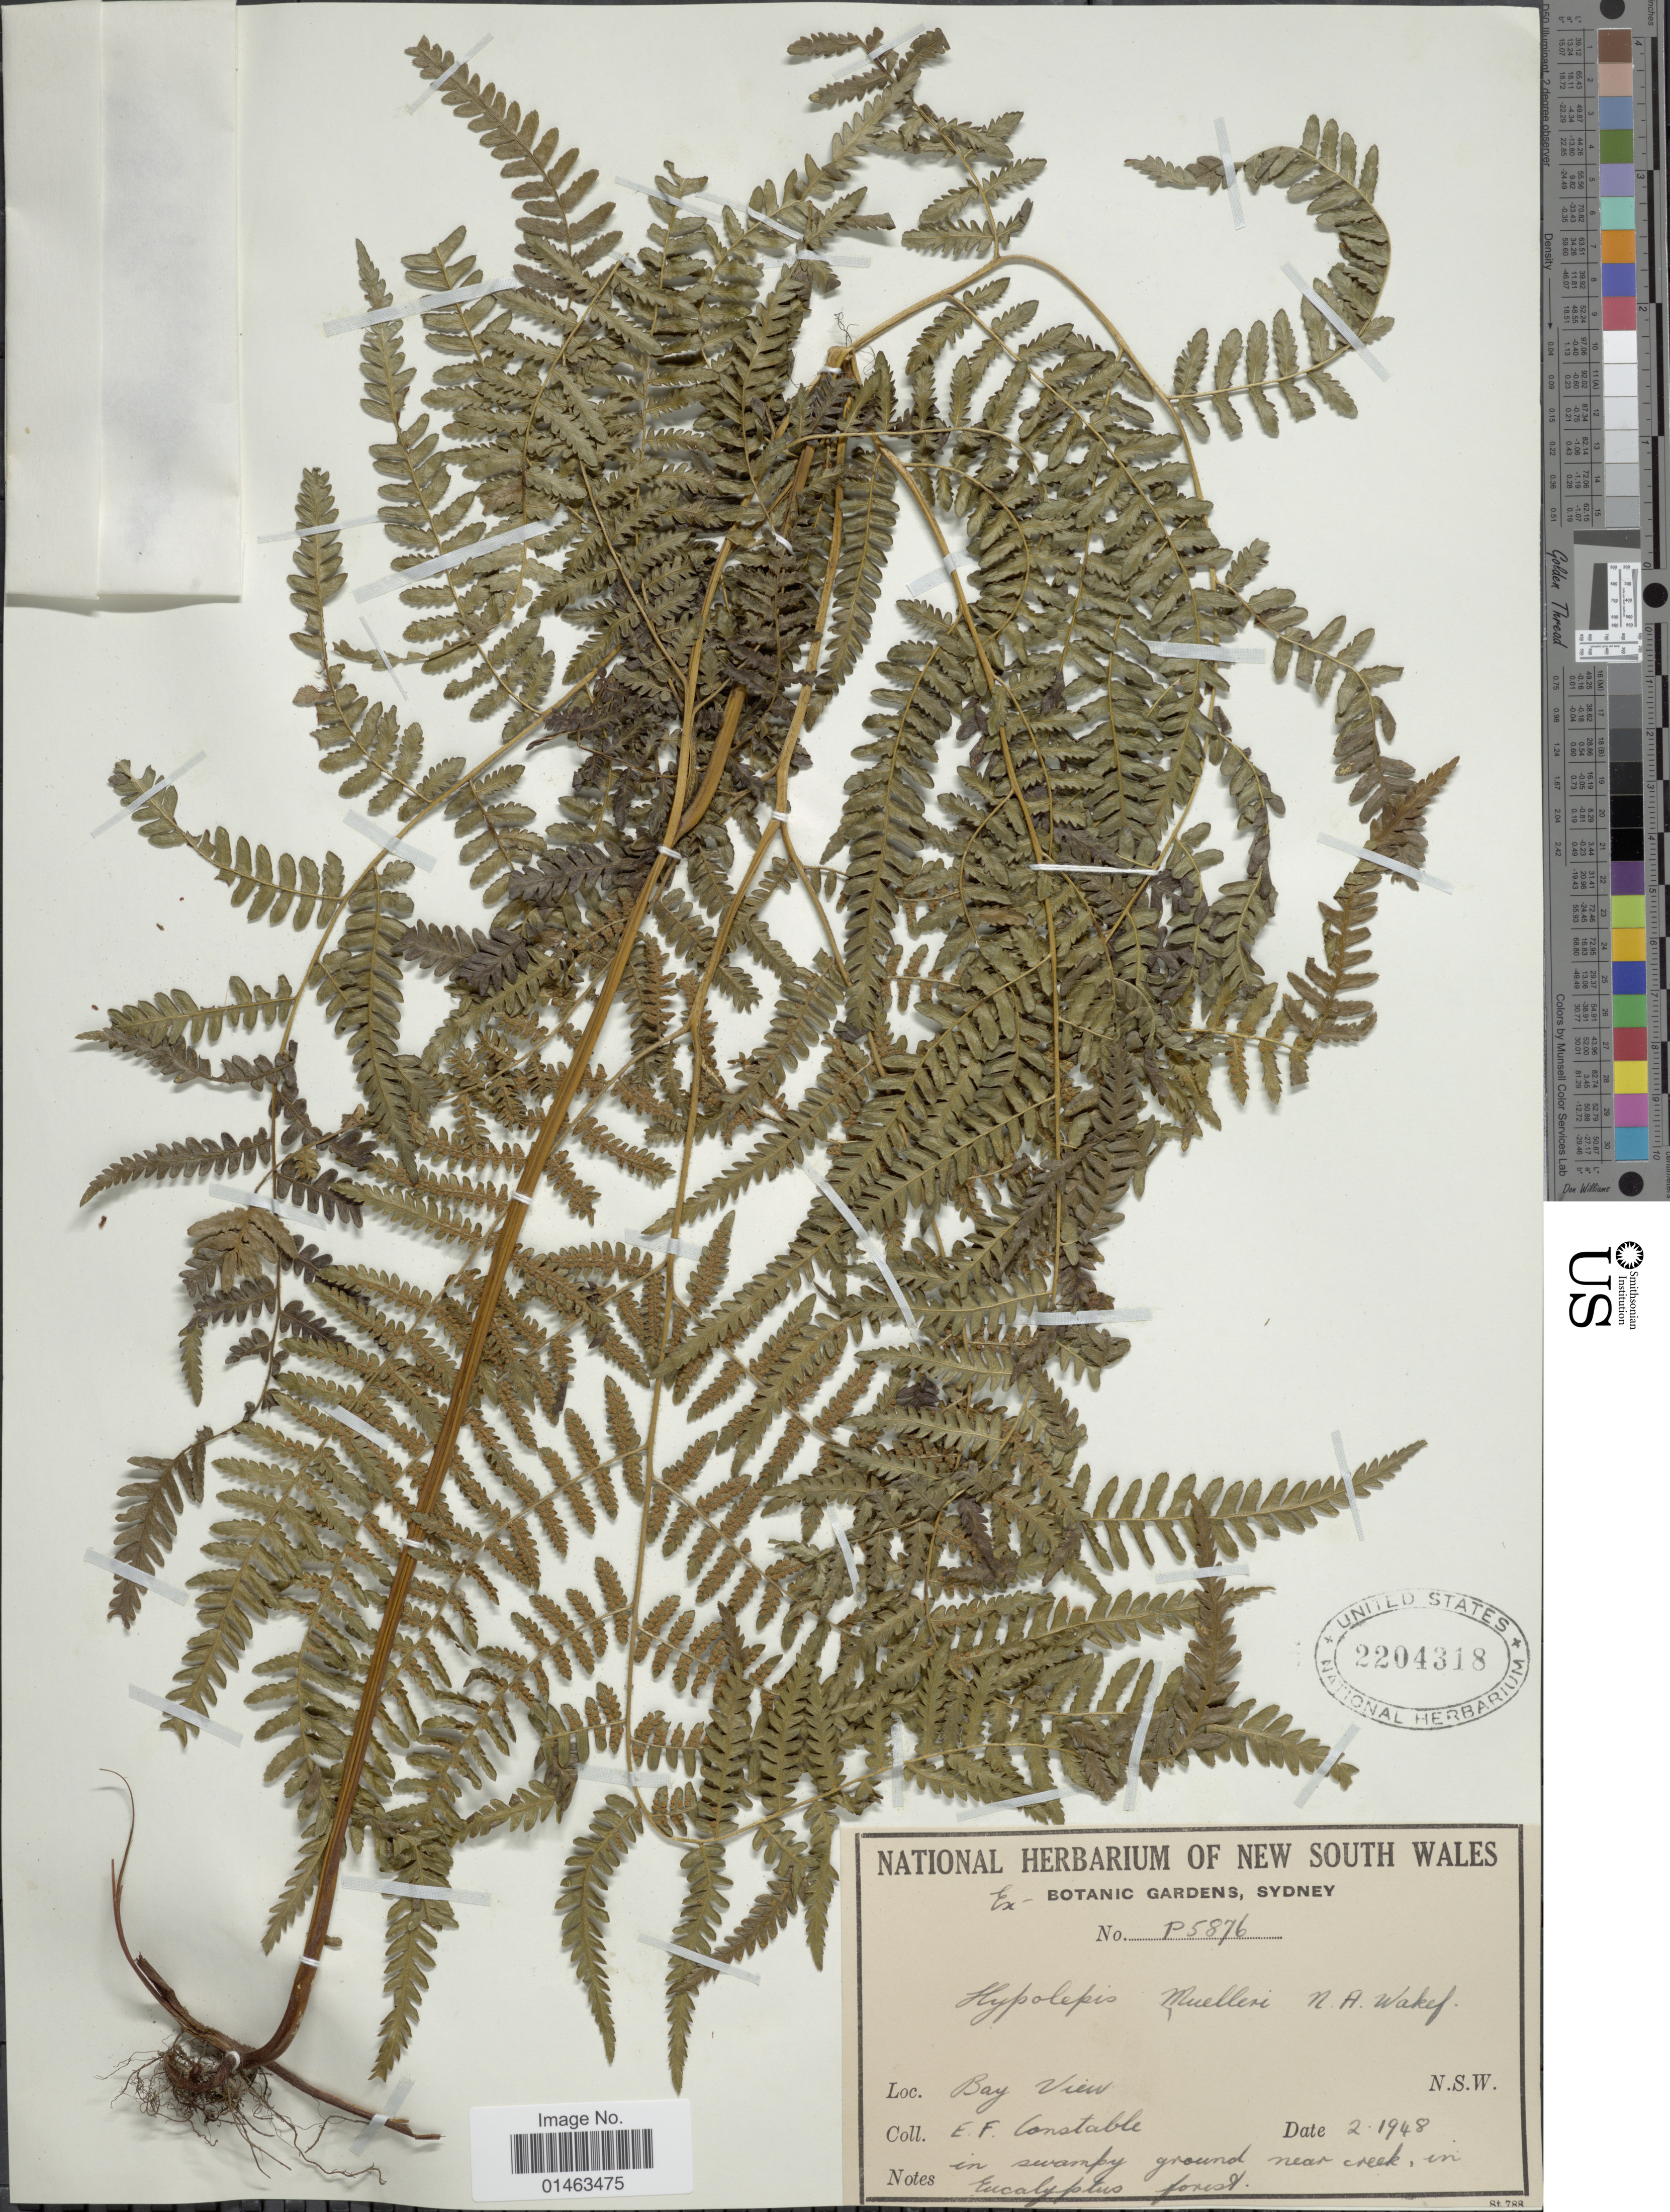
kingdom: Plantae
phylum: Tracheophyta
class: Polypodiopsida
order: Polypodiales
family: Dennstaedtiaceae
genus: Hypolepis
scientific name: Hypolepis muelleri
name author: N.A. Wakef.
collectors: E. F. Constable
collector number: P5876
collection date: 1948-02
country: Australia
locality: Sydney, Bay View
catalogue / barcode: US 2204318